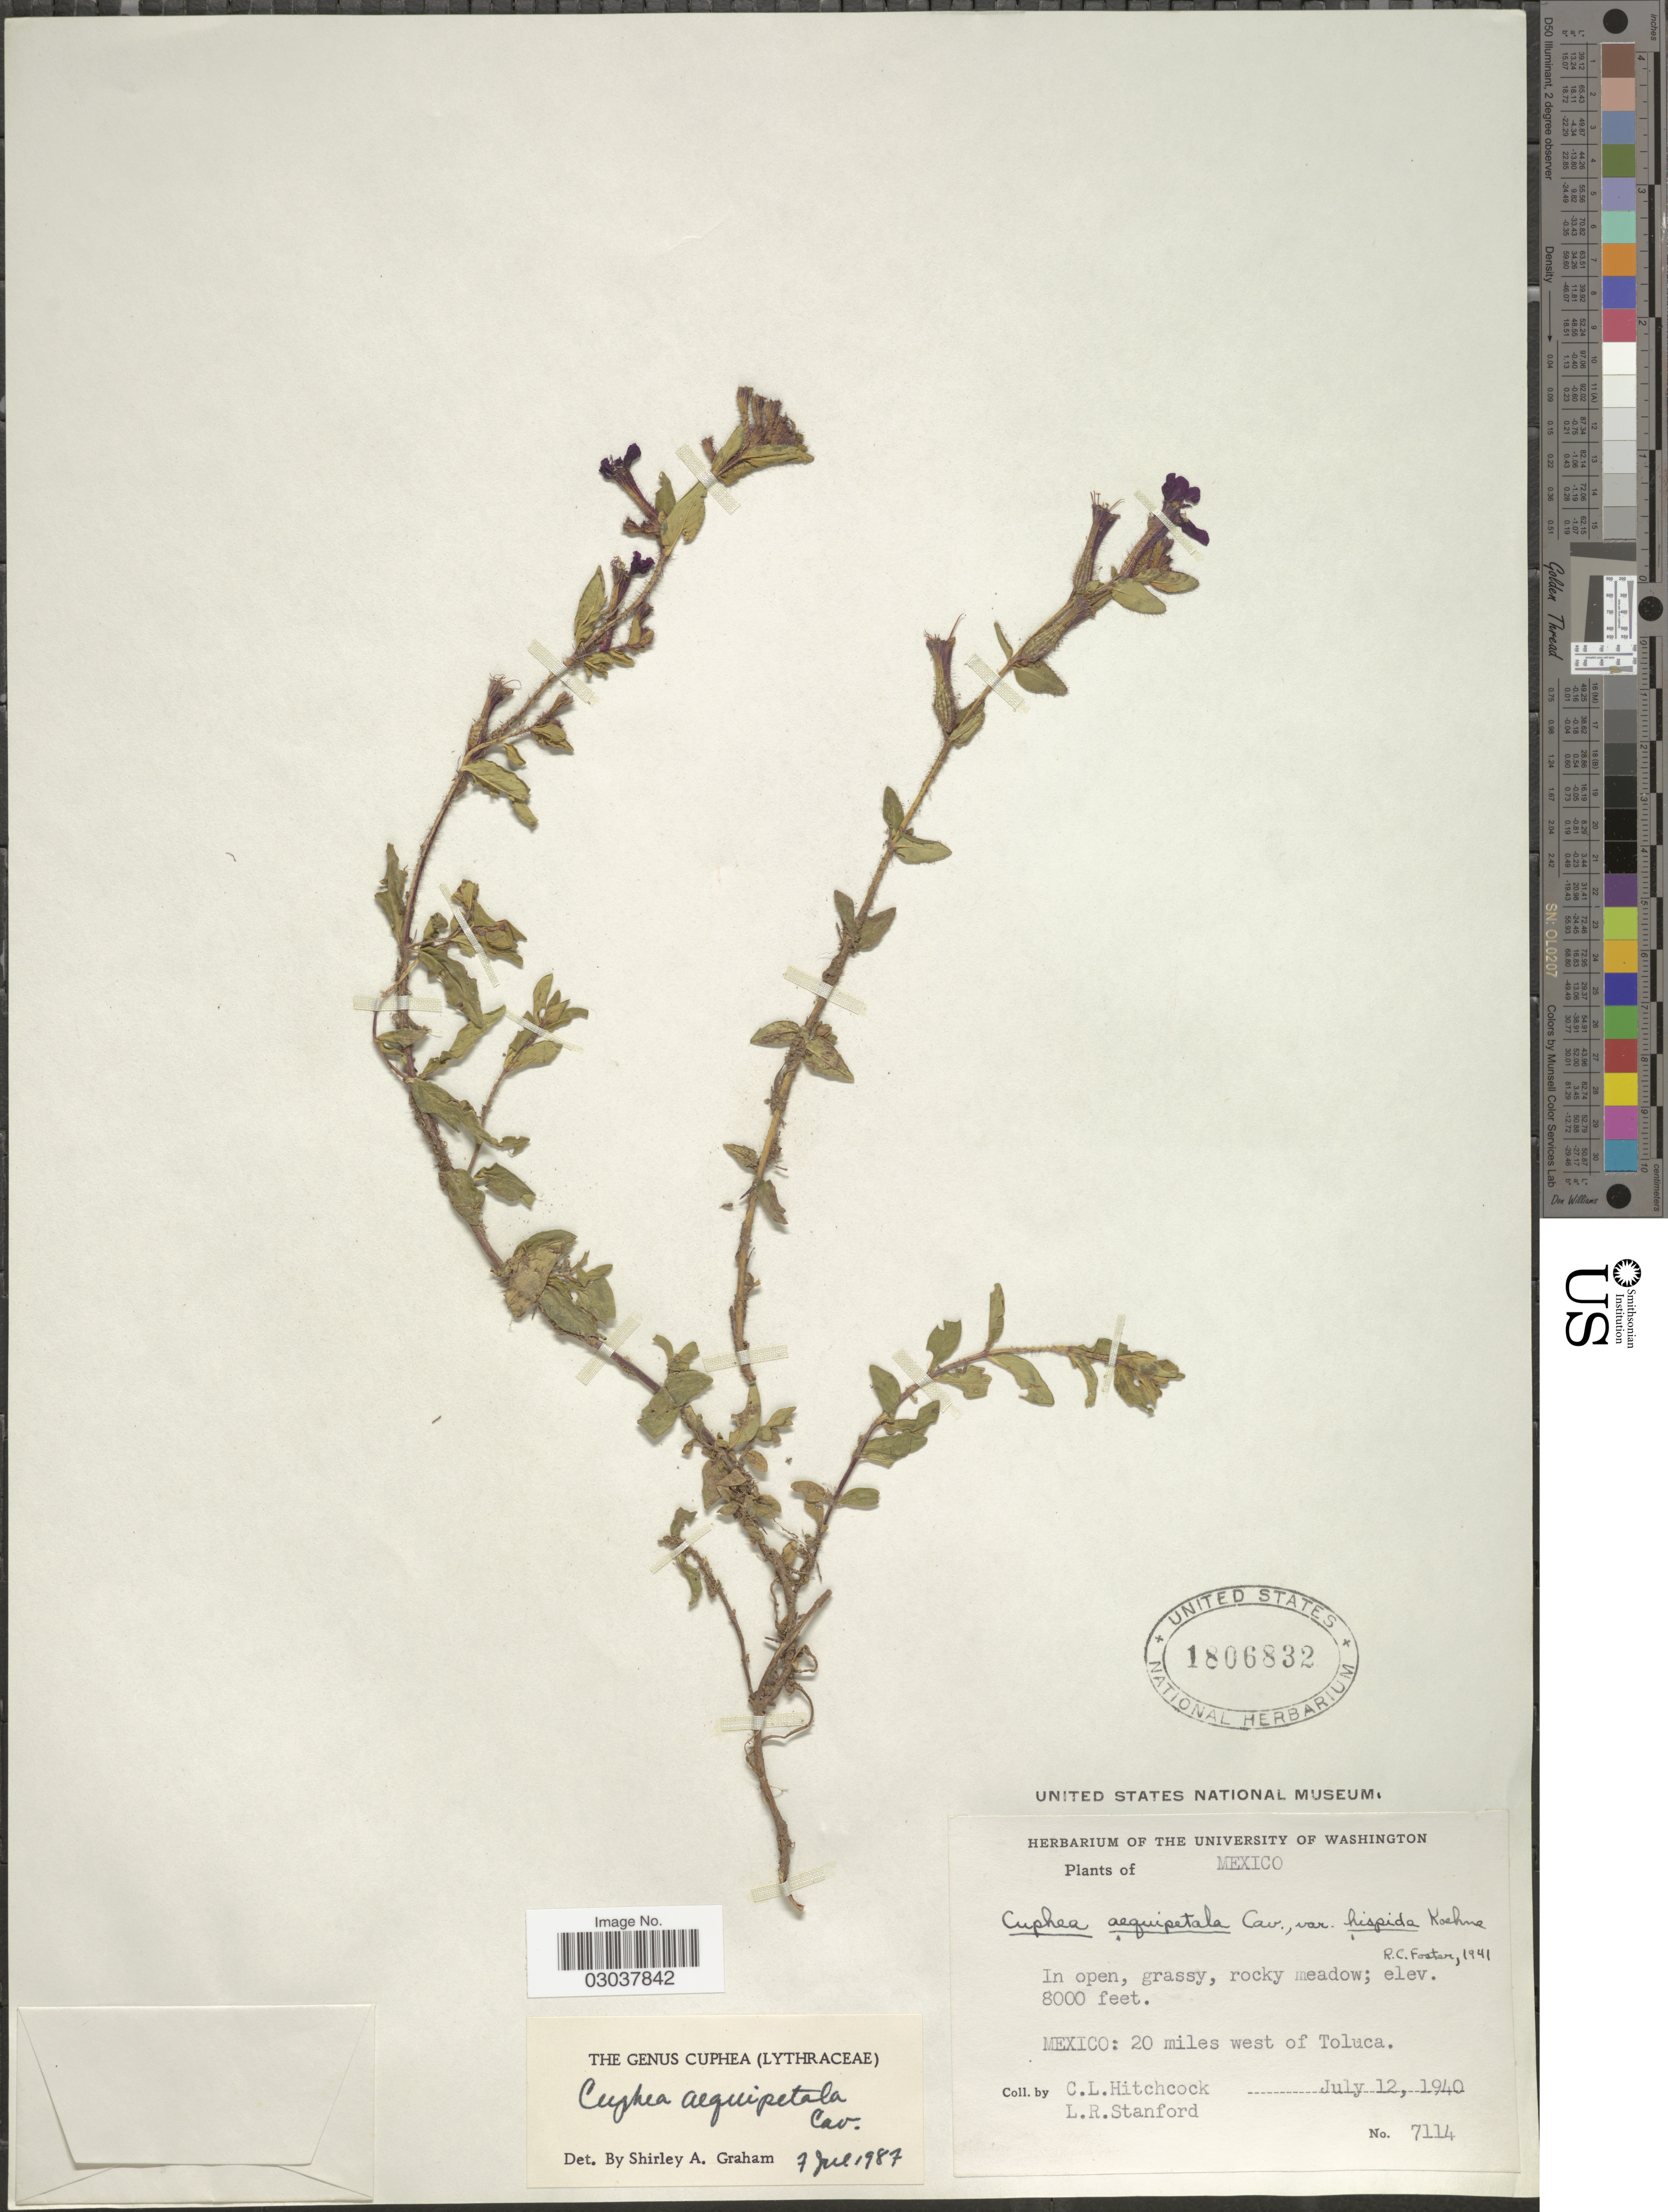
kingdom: Plantae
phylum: Tracheophyta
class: Magnoliopsida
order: Myrtales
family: Lythraceae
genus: Cuphea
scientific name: Cuphea aequipetala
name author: Cav.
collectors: C. L. Hitchcock & L. R. Stanford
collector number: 7114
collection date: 1940-07-12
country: Mexico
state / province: México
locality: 20 miles west of Toluca.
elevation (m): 2438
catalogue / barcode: US 1806832